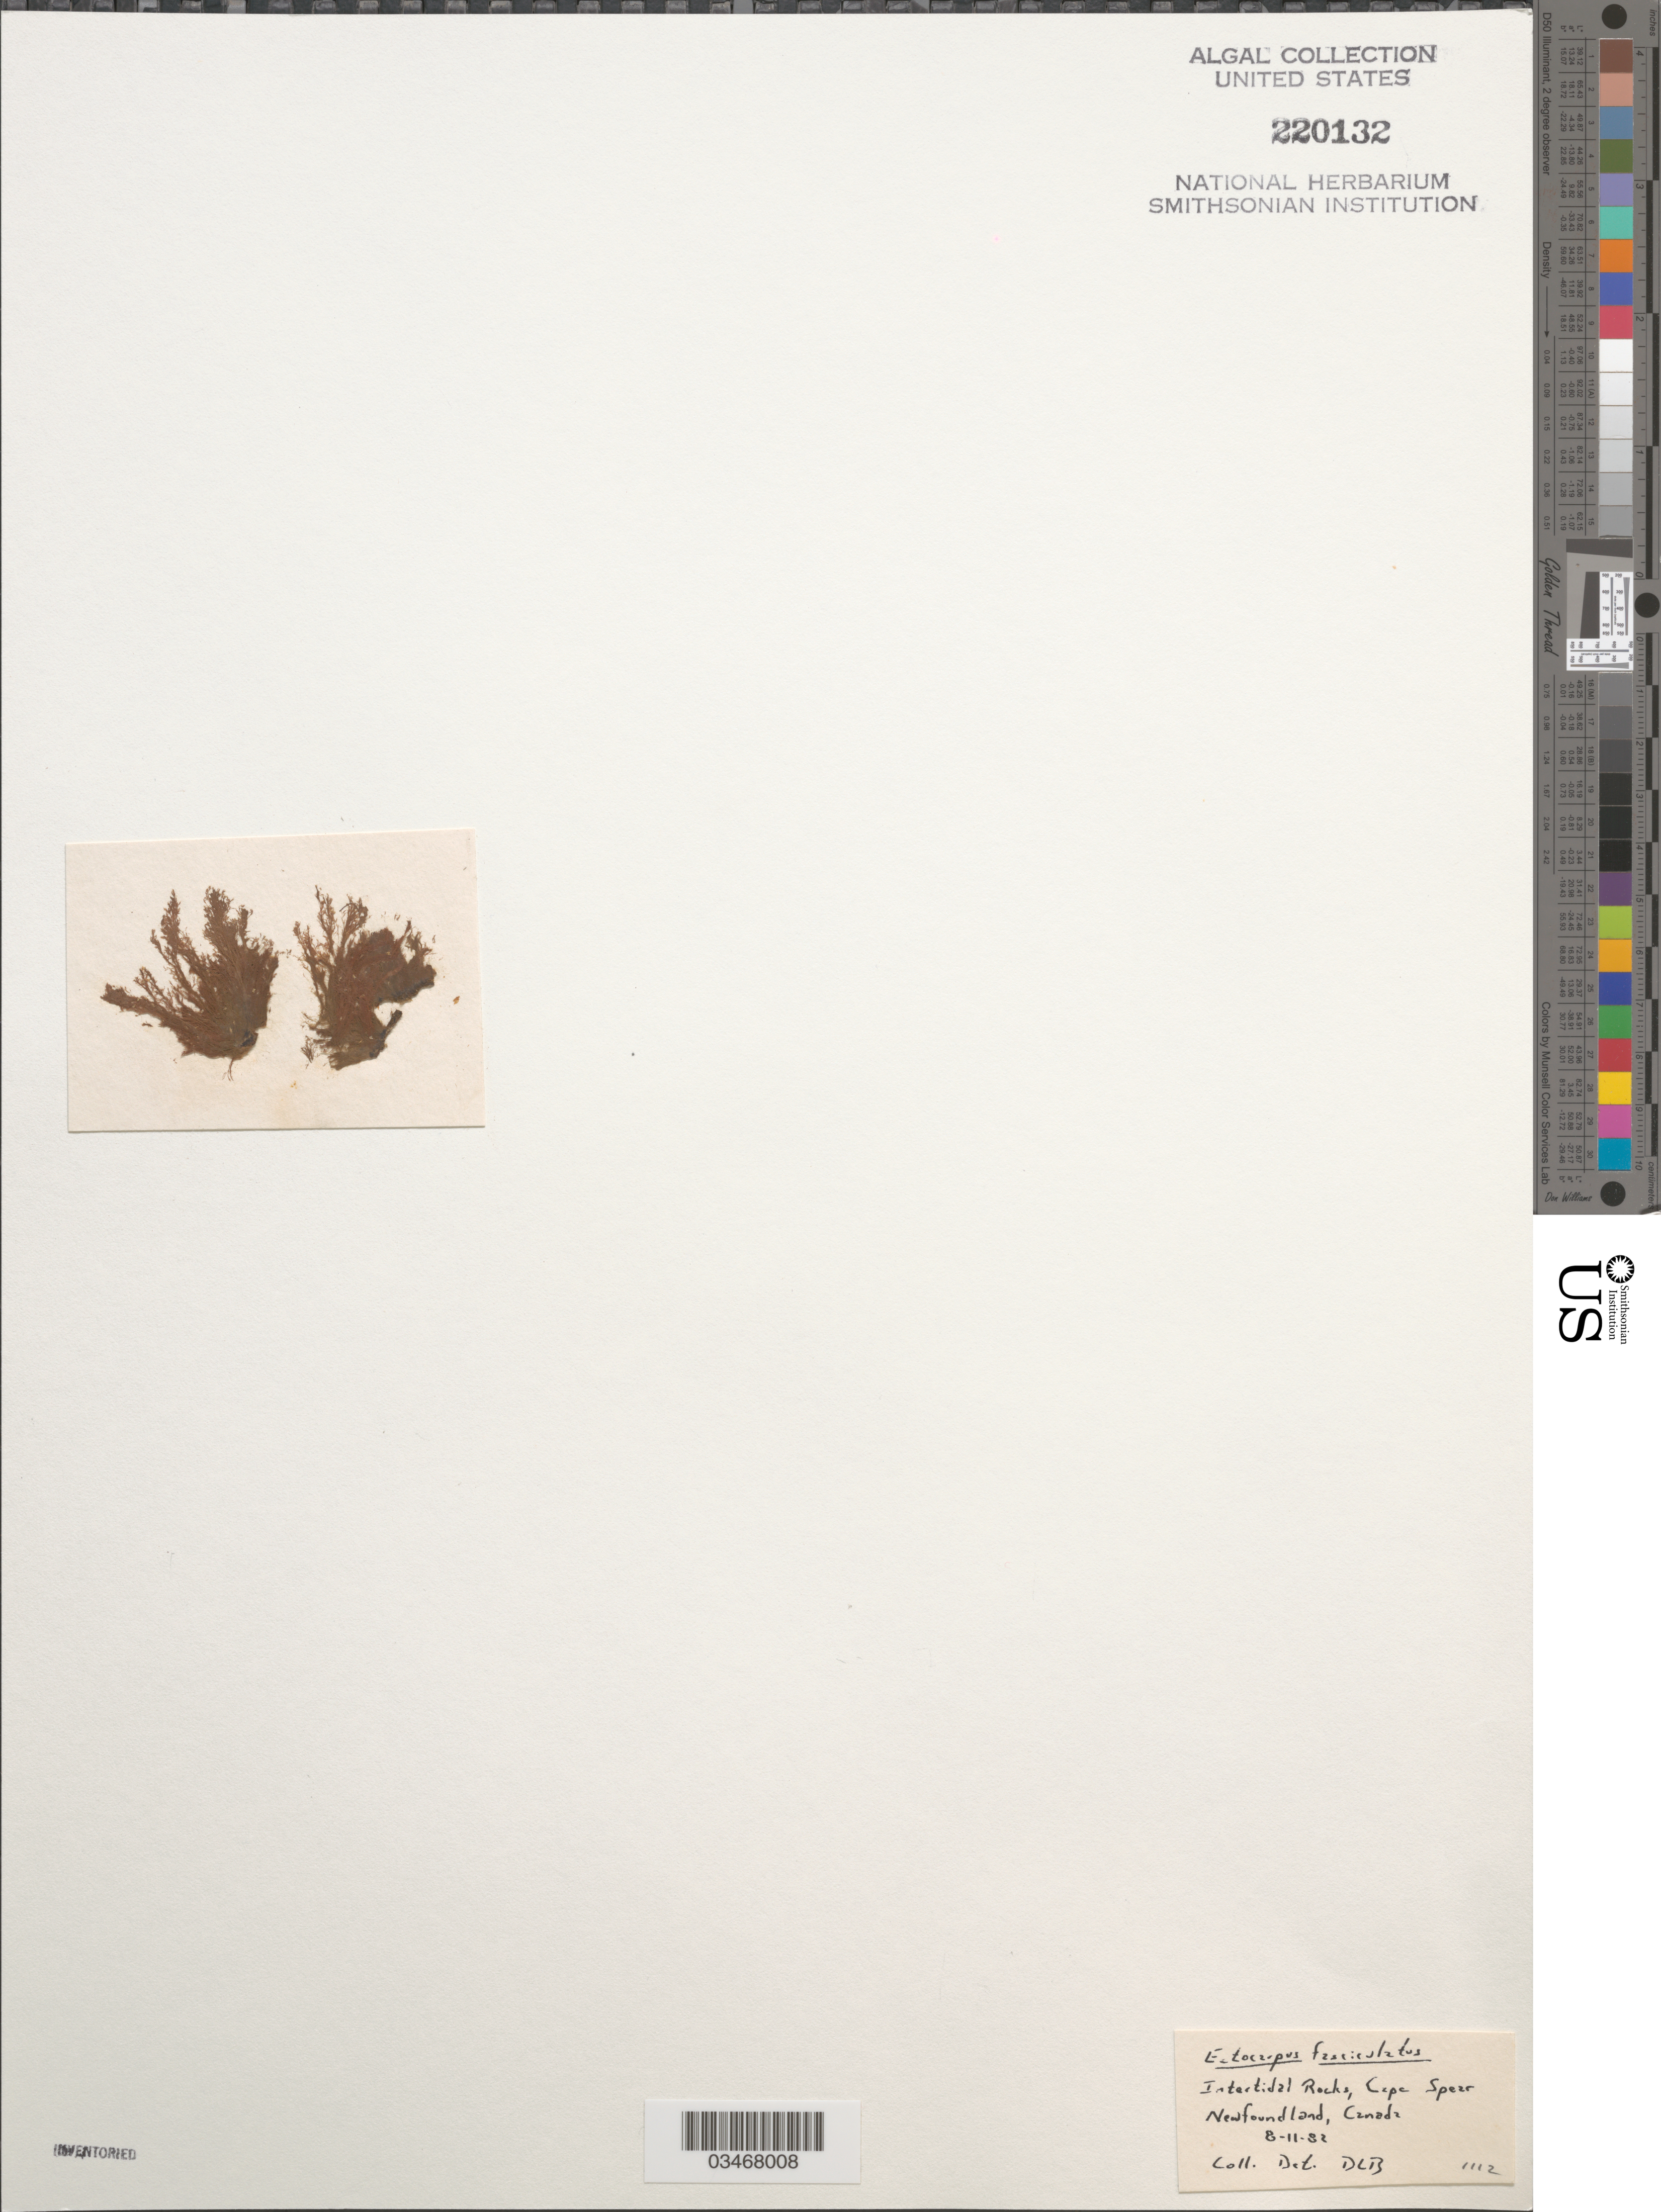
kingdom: Chromista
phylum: Ochrophyta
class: Phaeophyceae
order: Ectocarpales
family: Ectocarpaceae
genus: Ectocarpus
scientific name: Ectocarpus fasciculatus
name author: Harv.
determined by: Ballantine, D. L.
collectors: D.L. Ballantine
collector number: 1112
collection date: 1982-08-11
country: Canada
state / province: Newfoundland and Labrador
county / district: Cape Spear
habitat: Intertidal rocks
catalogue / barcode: US 220132